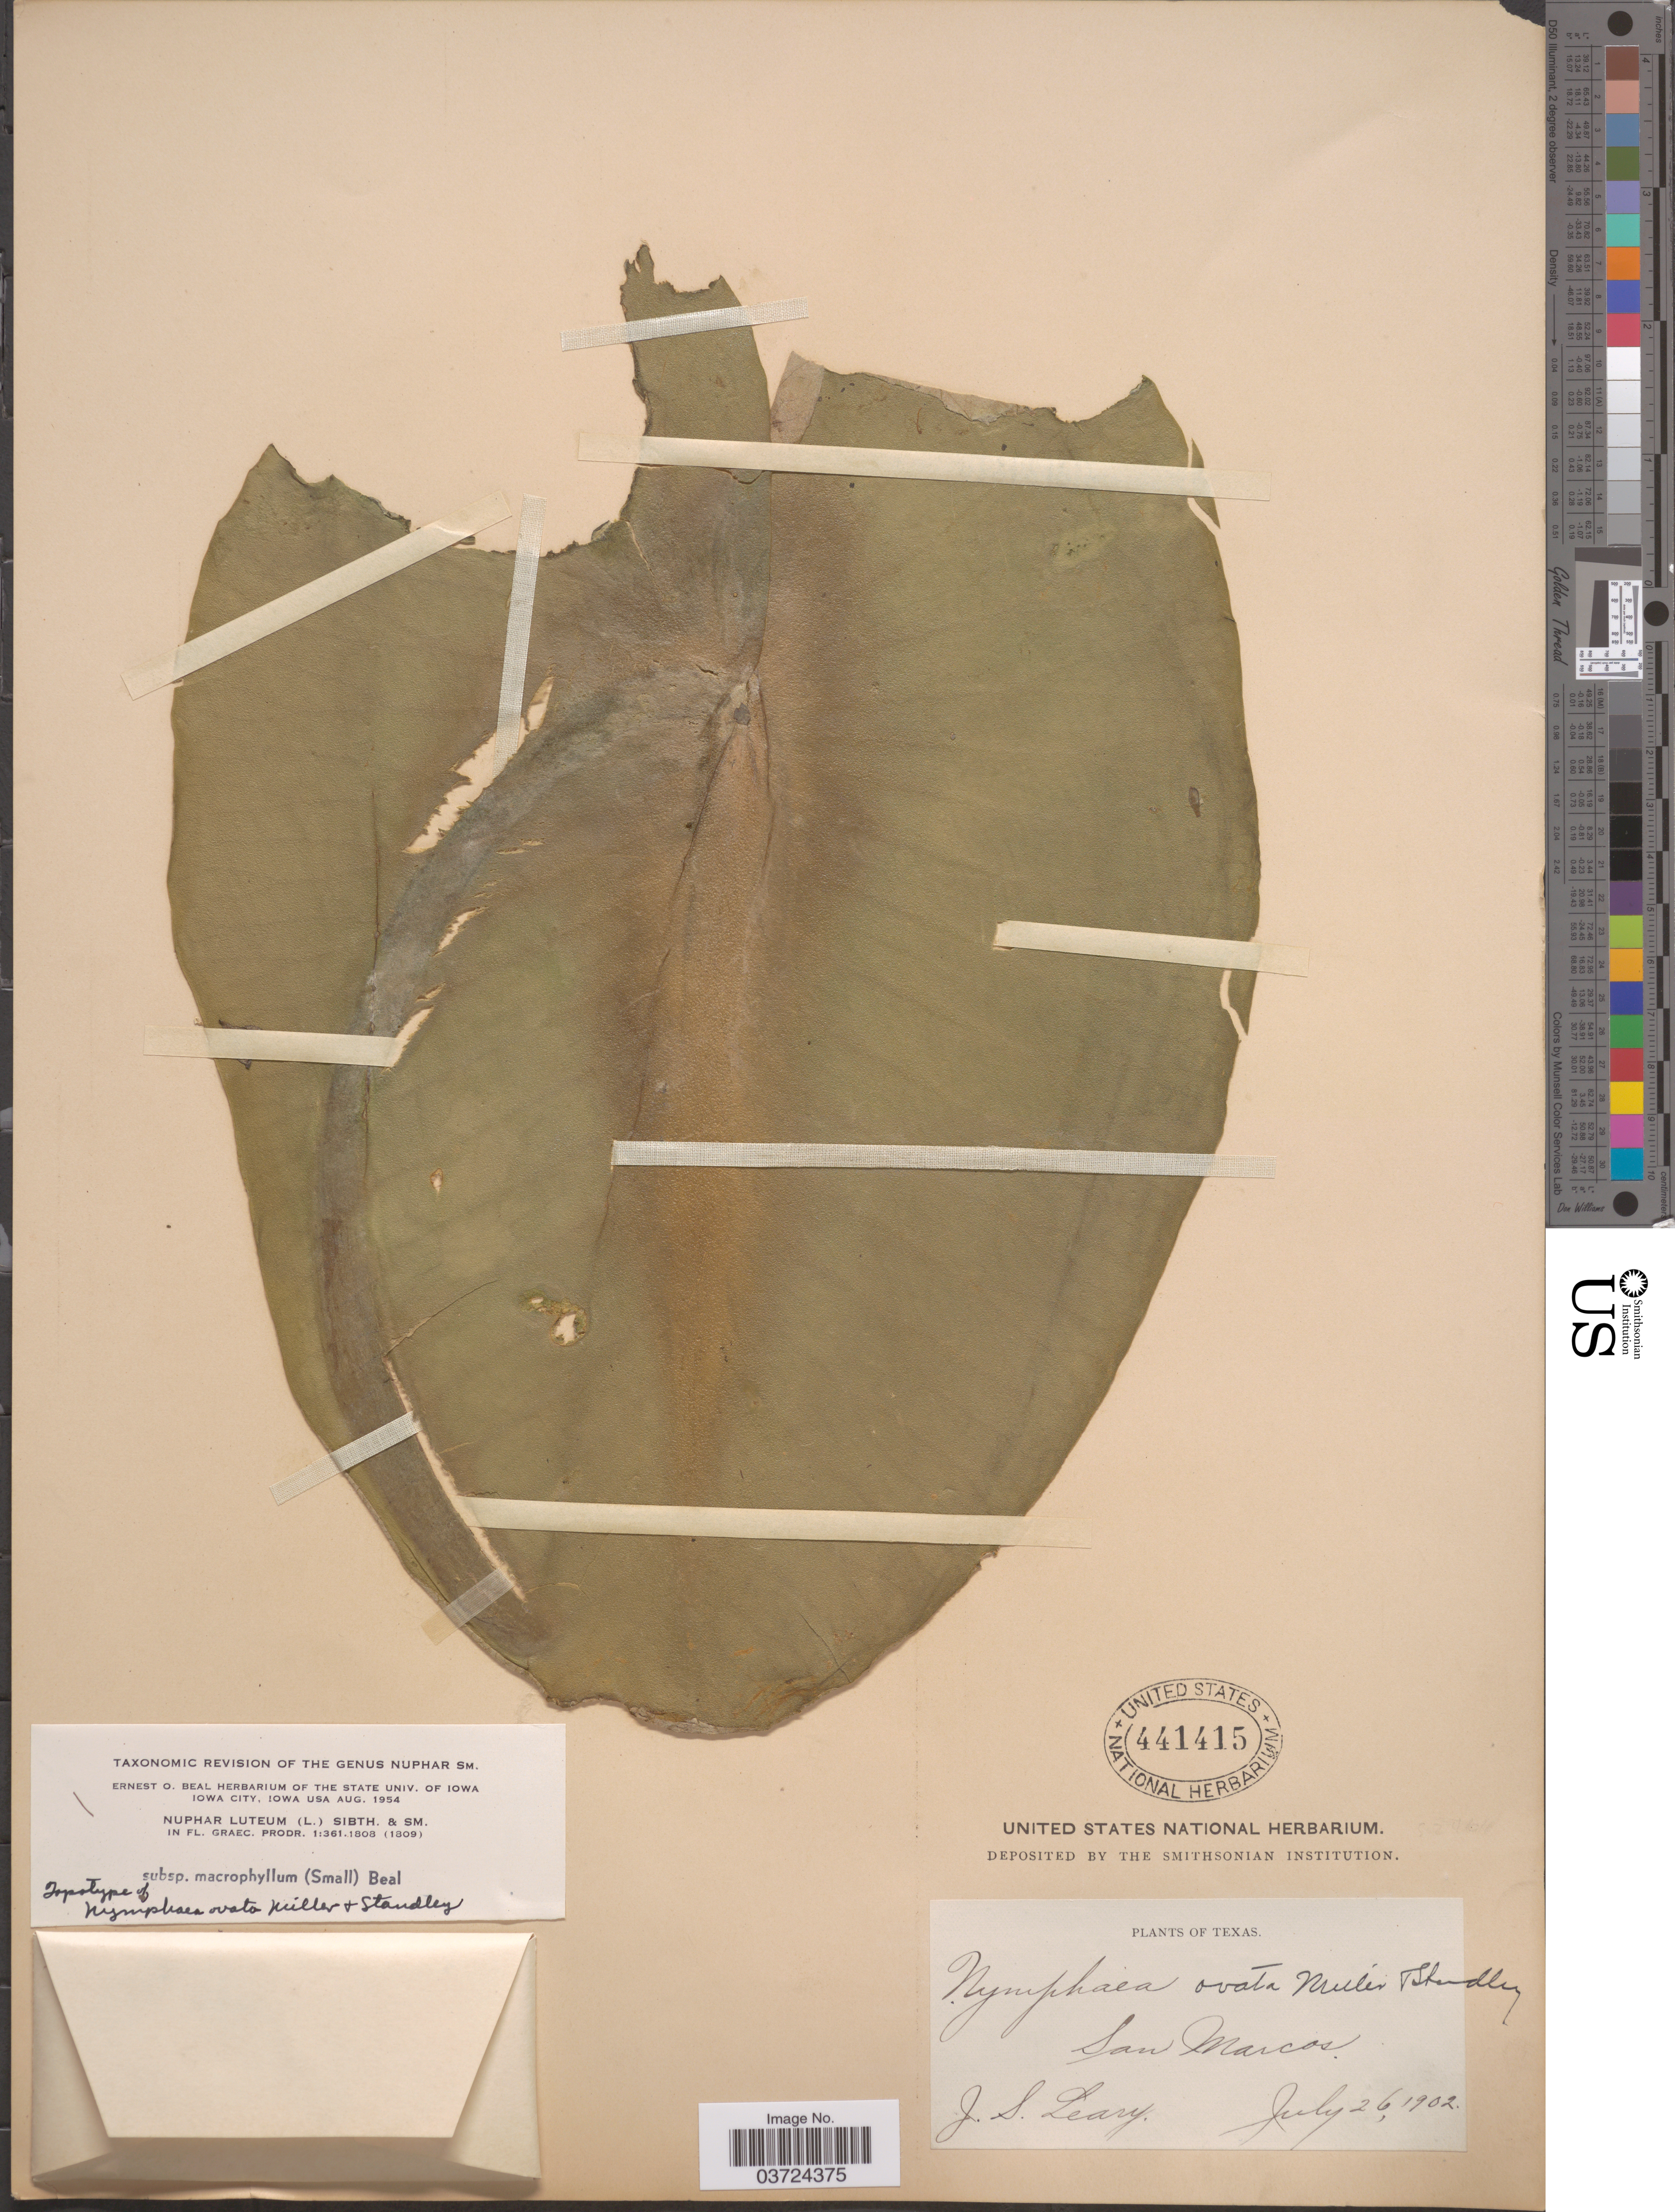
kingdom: Plantae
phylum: Tracheophyta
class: Magnoliopsida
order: Nymphaeales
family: Nymphaeaceae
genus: Nuphar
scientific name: Nuphar advena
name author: (Aiton) W.T. Aiton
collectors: J. Leary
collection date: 1902-07-26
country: United States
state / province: Texas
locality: San Marcos.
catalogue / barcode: US 441415